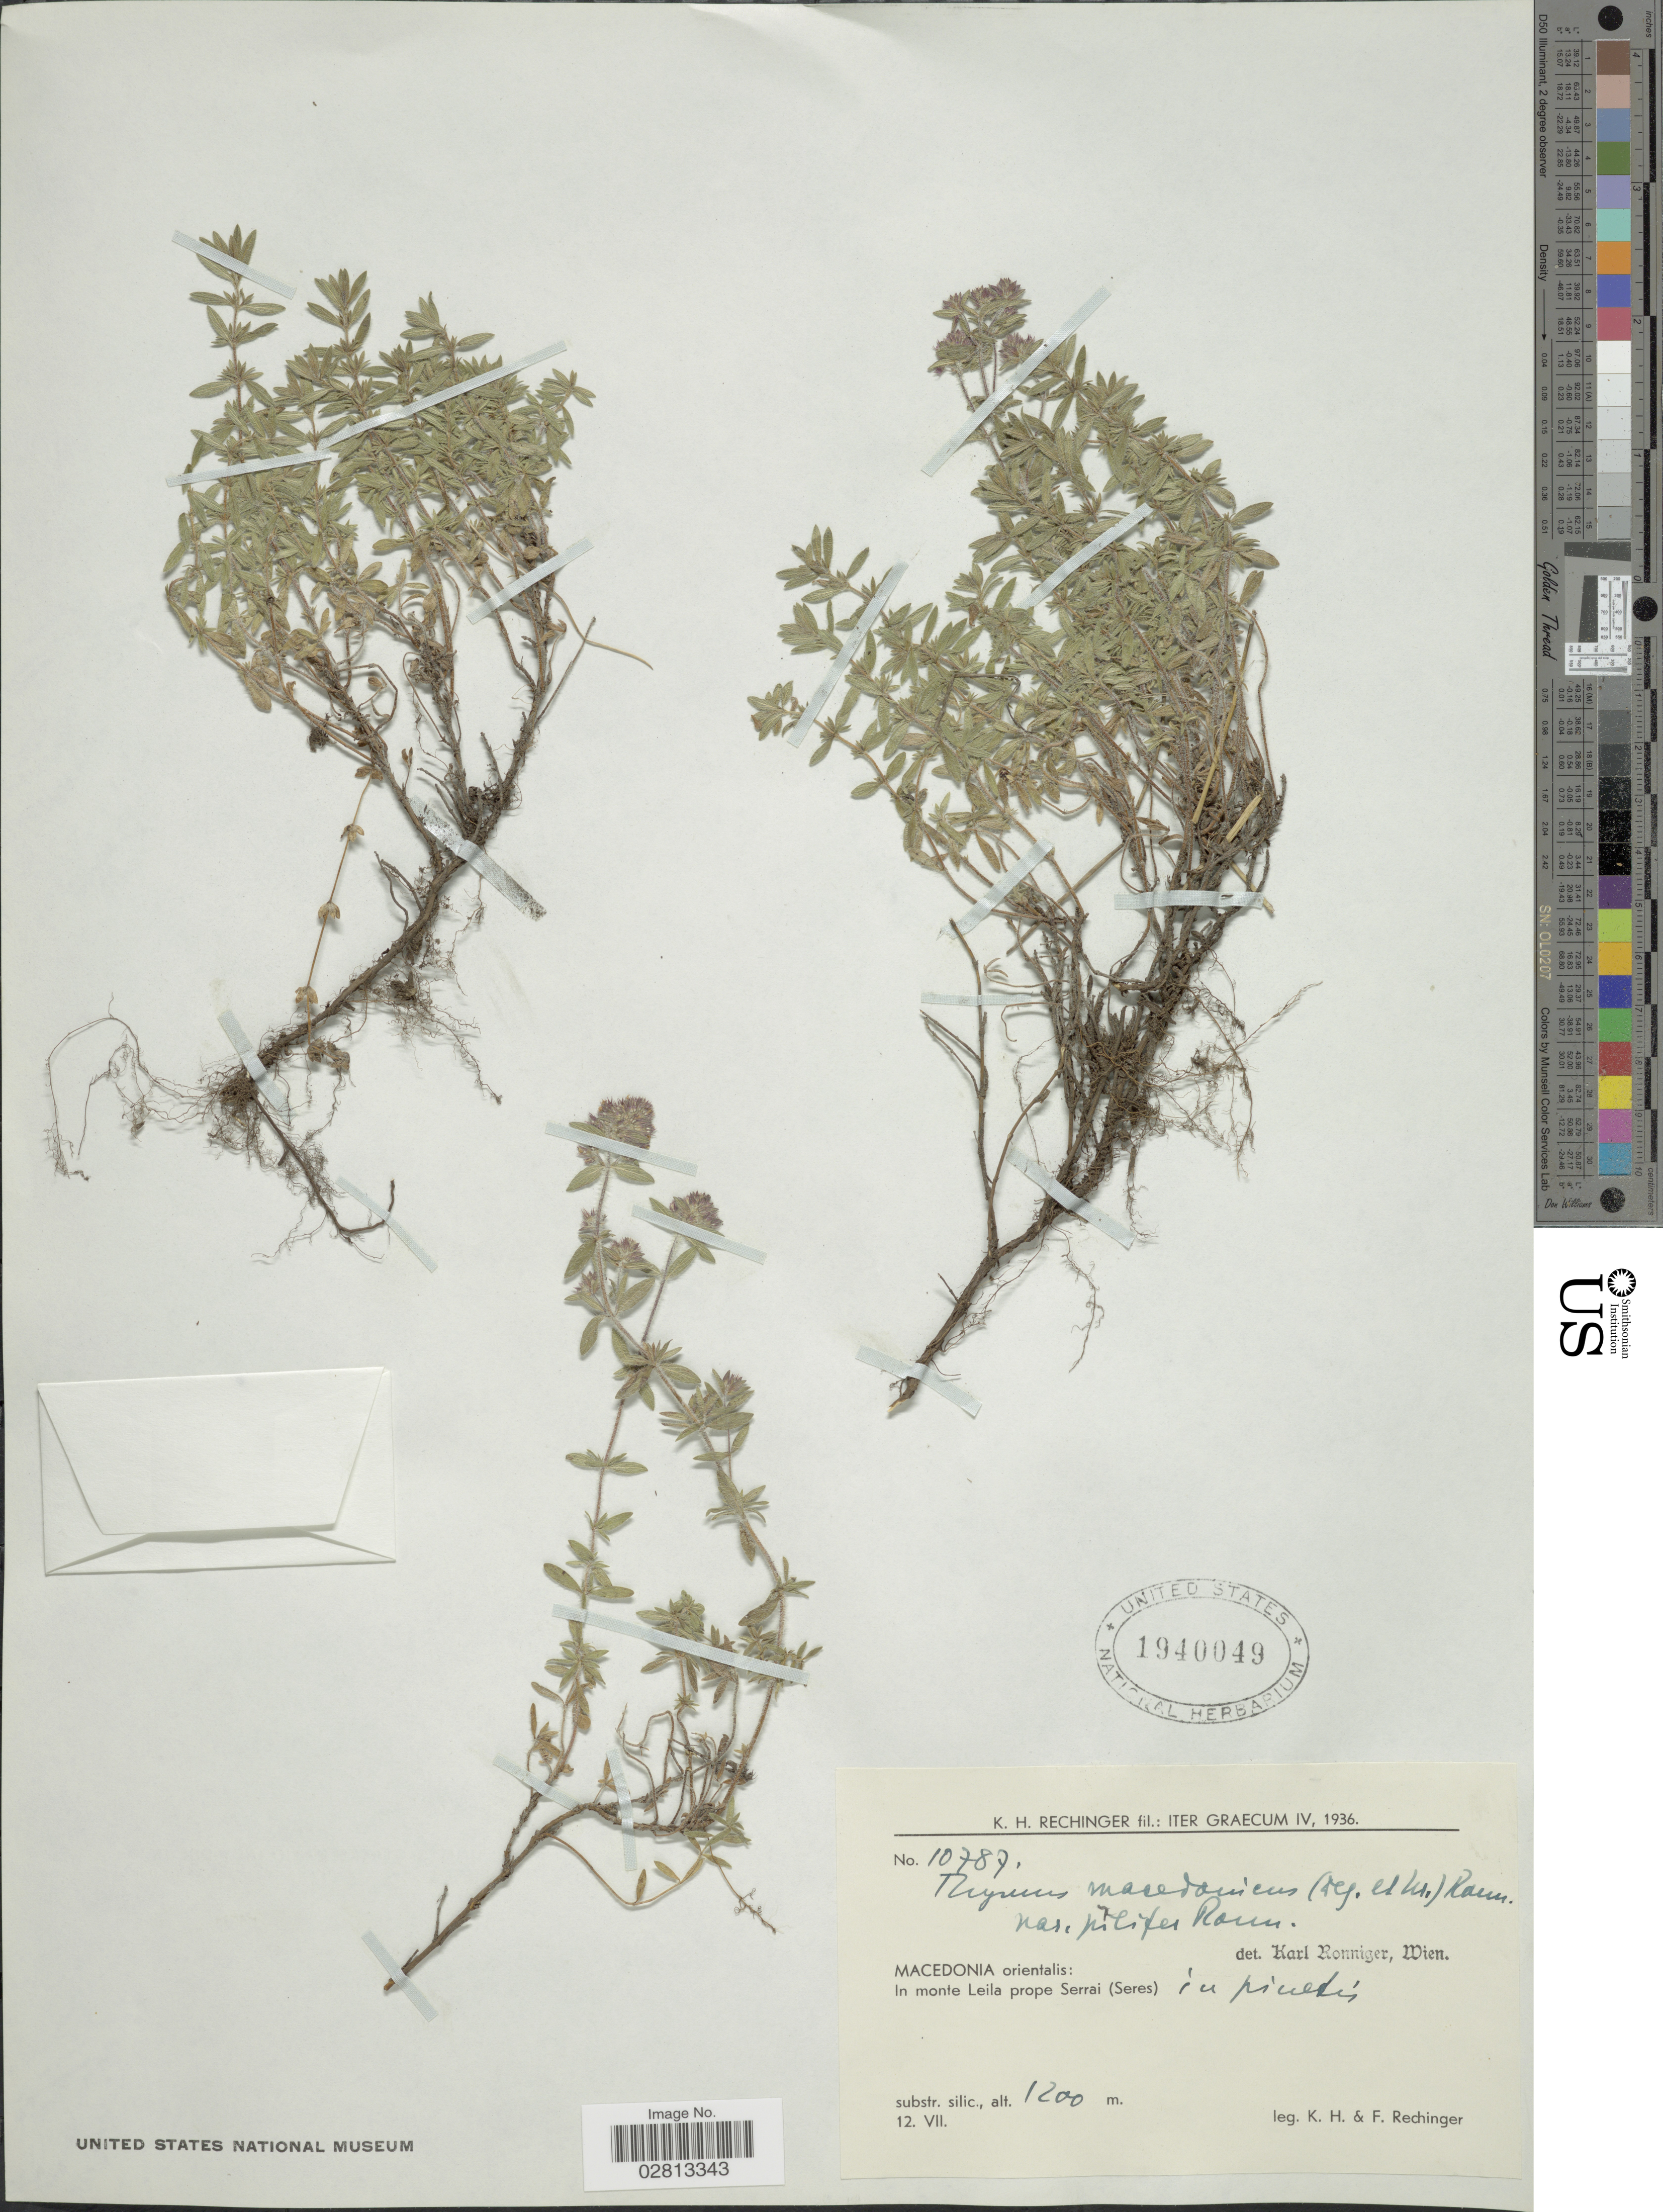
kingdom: Plantae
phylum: Tracheophyta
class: Magnoliopsida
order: Lamiales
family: Lamiaceae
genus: Thymus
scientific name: Thymus macedonicus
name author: (Degen & Urum.) Ronniger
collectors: K. H. Rechinger & F. Rechinger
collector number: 10787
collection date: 1939-07-12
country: Greece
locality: Graecum. Macedonia orientalis: In monte Leila prope Serrai (Seres). in pinetis.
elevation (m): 1200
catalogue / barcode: US 1940049